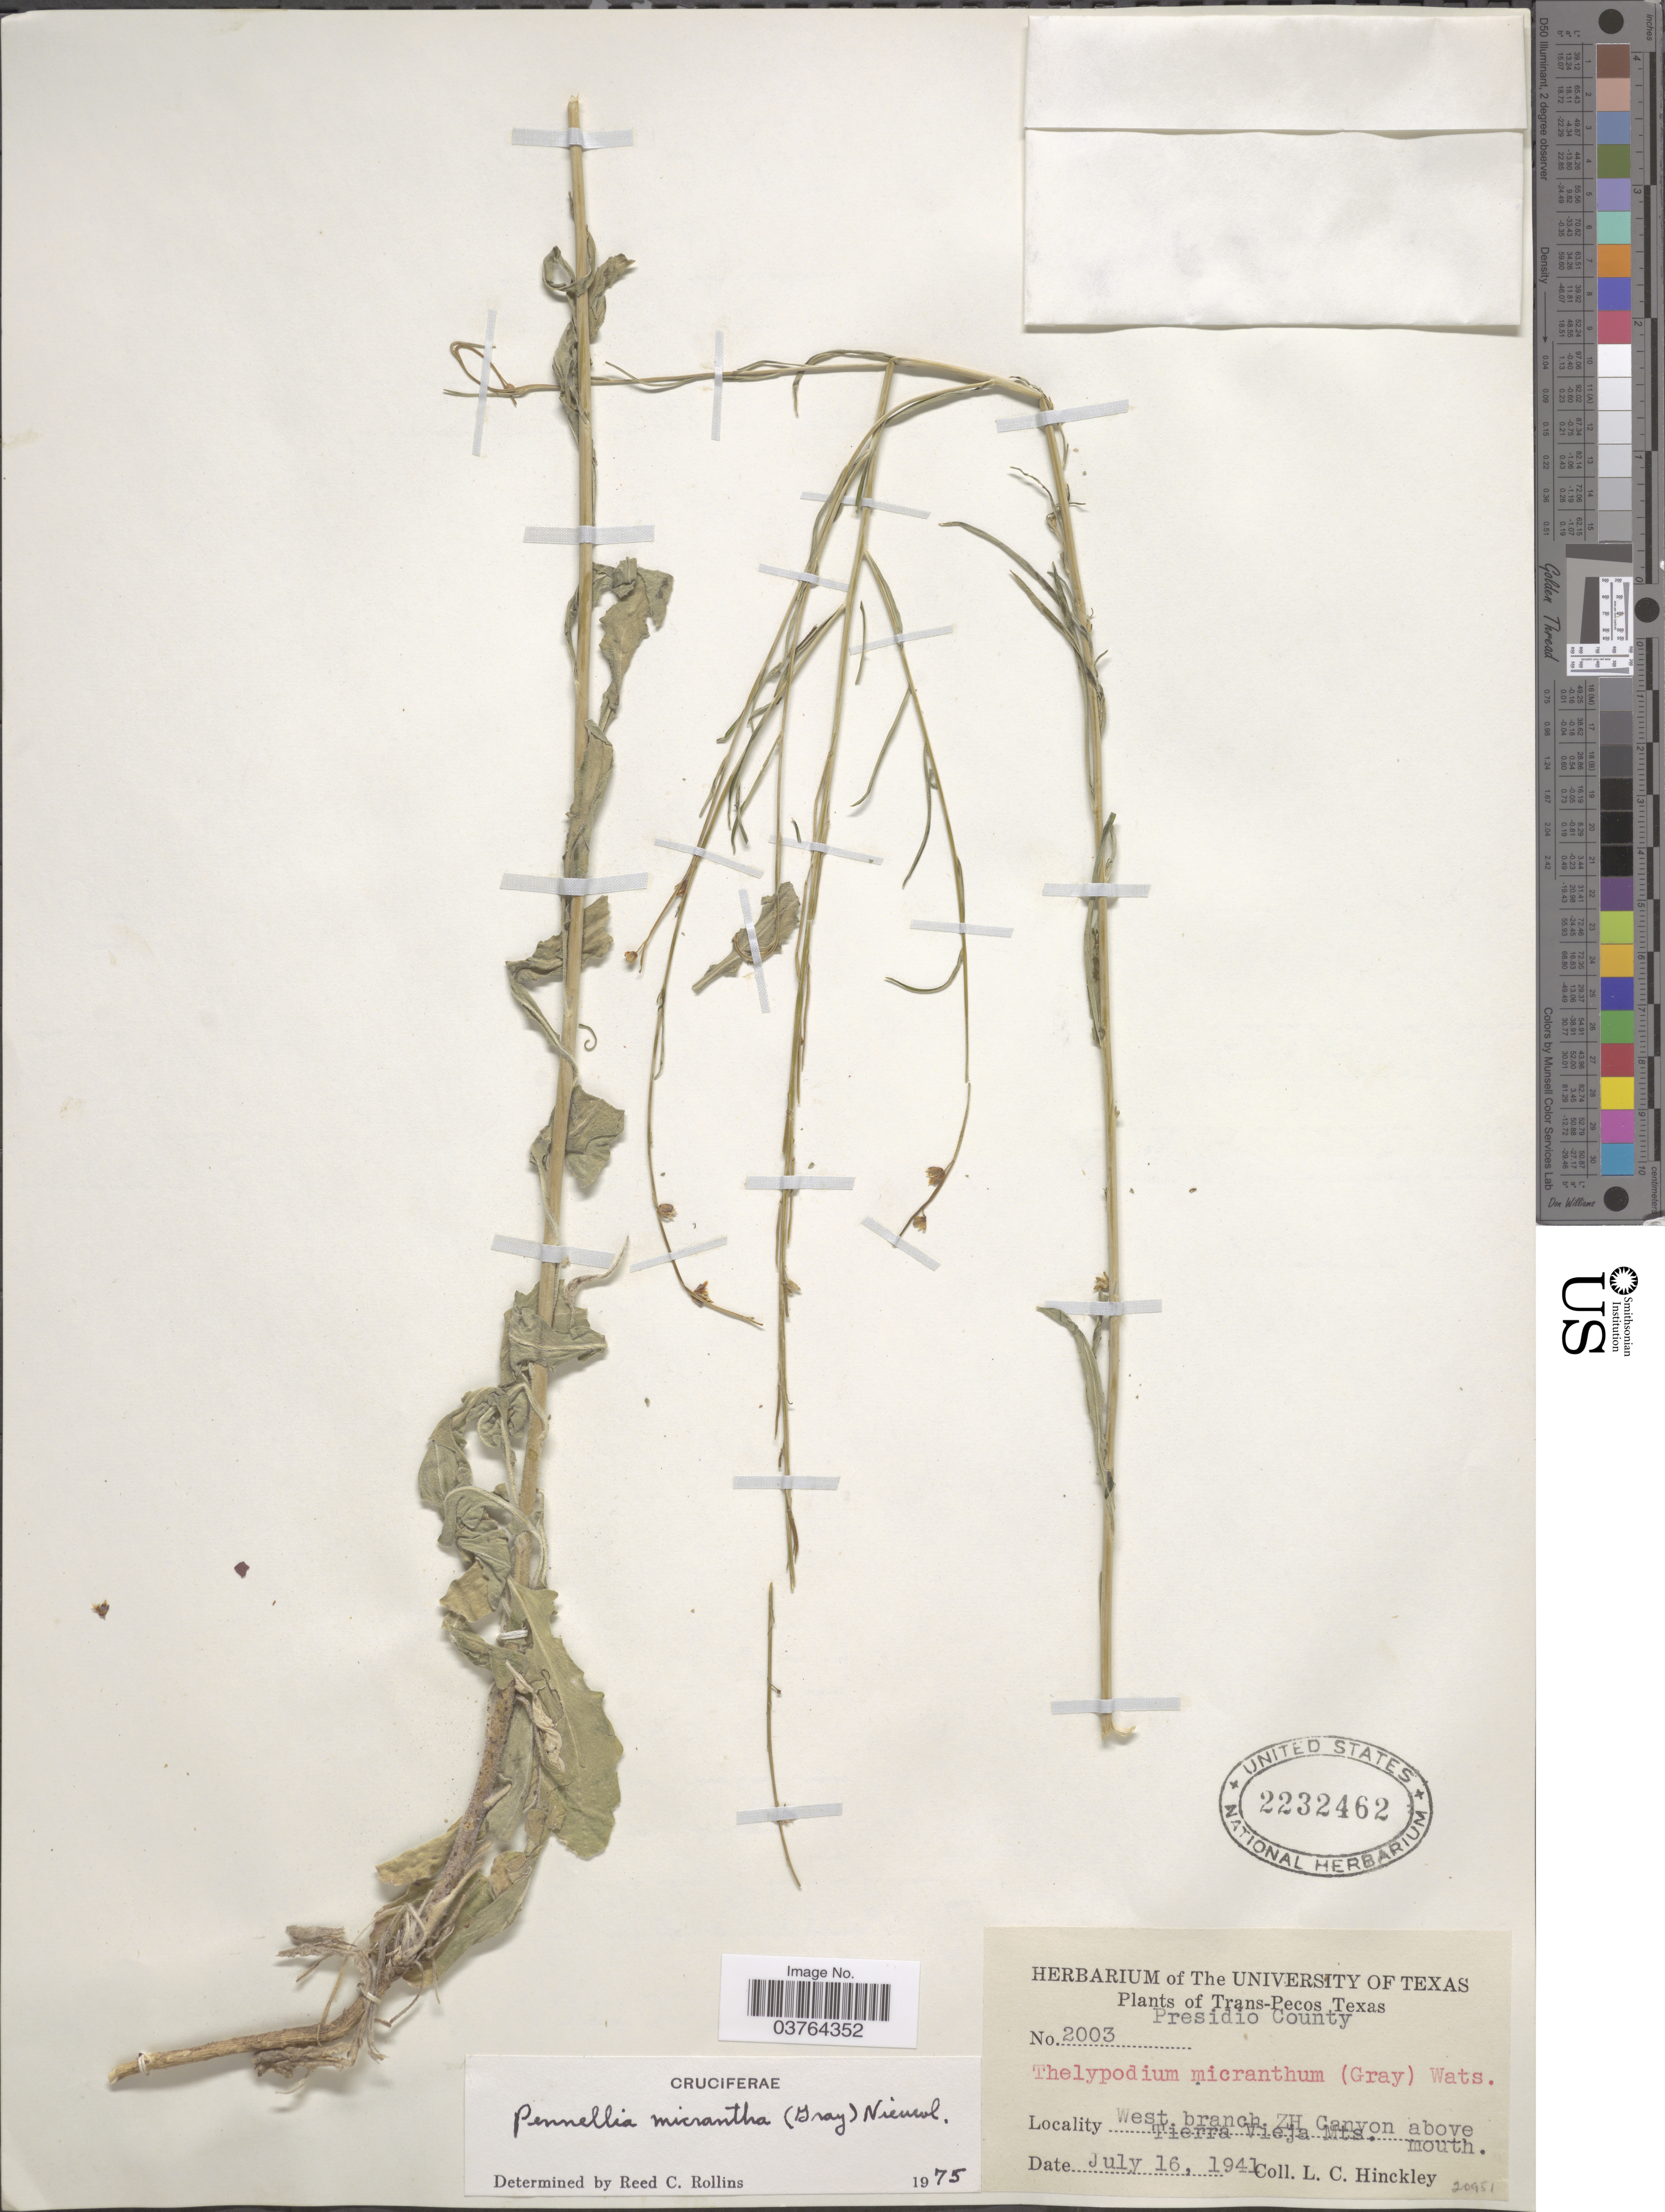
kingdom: Plantae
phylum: Tracheophyta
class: Magnoliopsida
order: Brassicales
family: Brassicaceae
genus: Pennellia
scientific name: Pennellia micrantha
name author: (A. Gray) Nieuwl.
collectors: L. Hinckley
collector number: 2003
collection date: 1941-07-16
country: United States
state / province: Texas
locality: Trans-Pecos Texas. Presidio County. West. branch. ZH Canyon above mouth. Tierra Vieja Mts.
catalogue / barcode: US 2232462